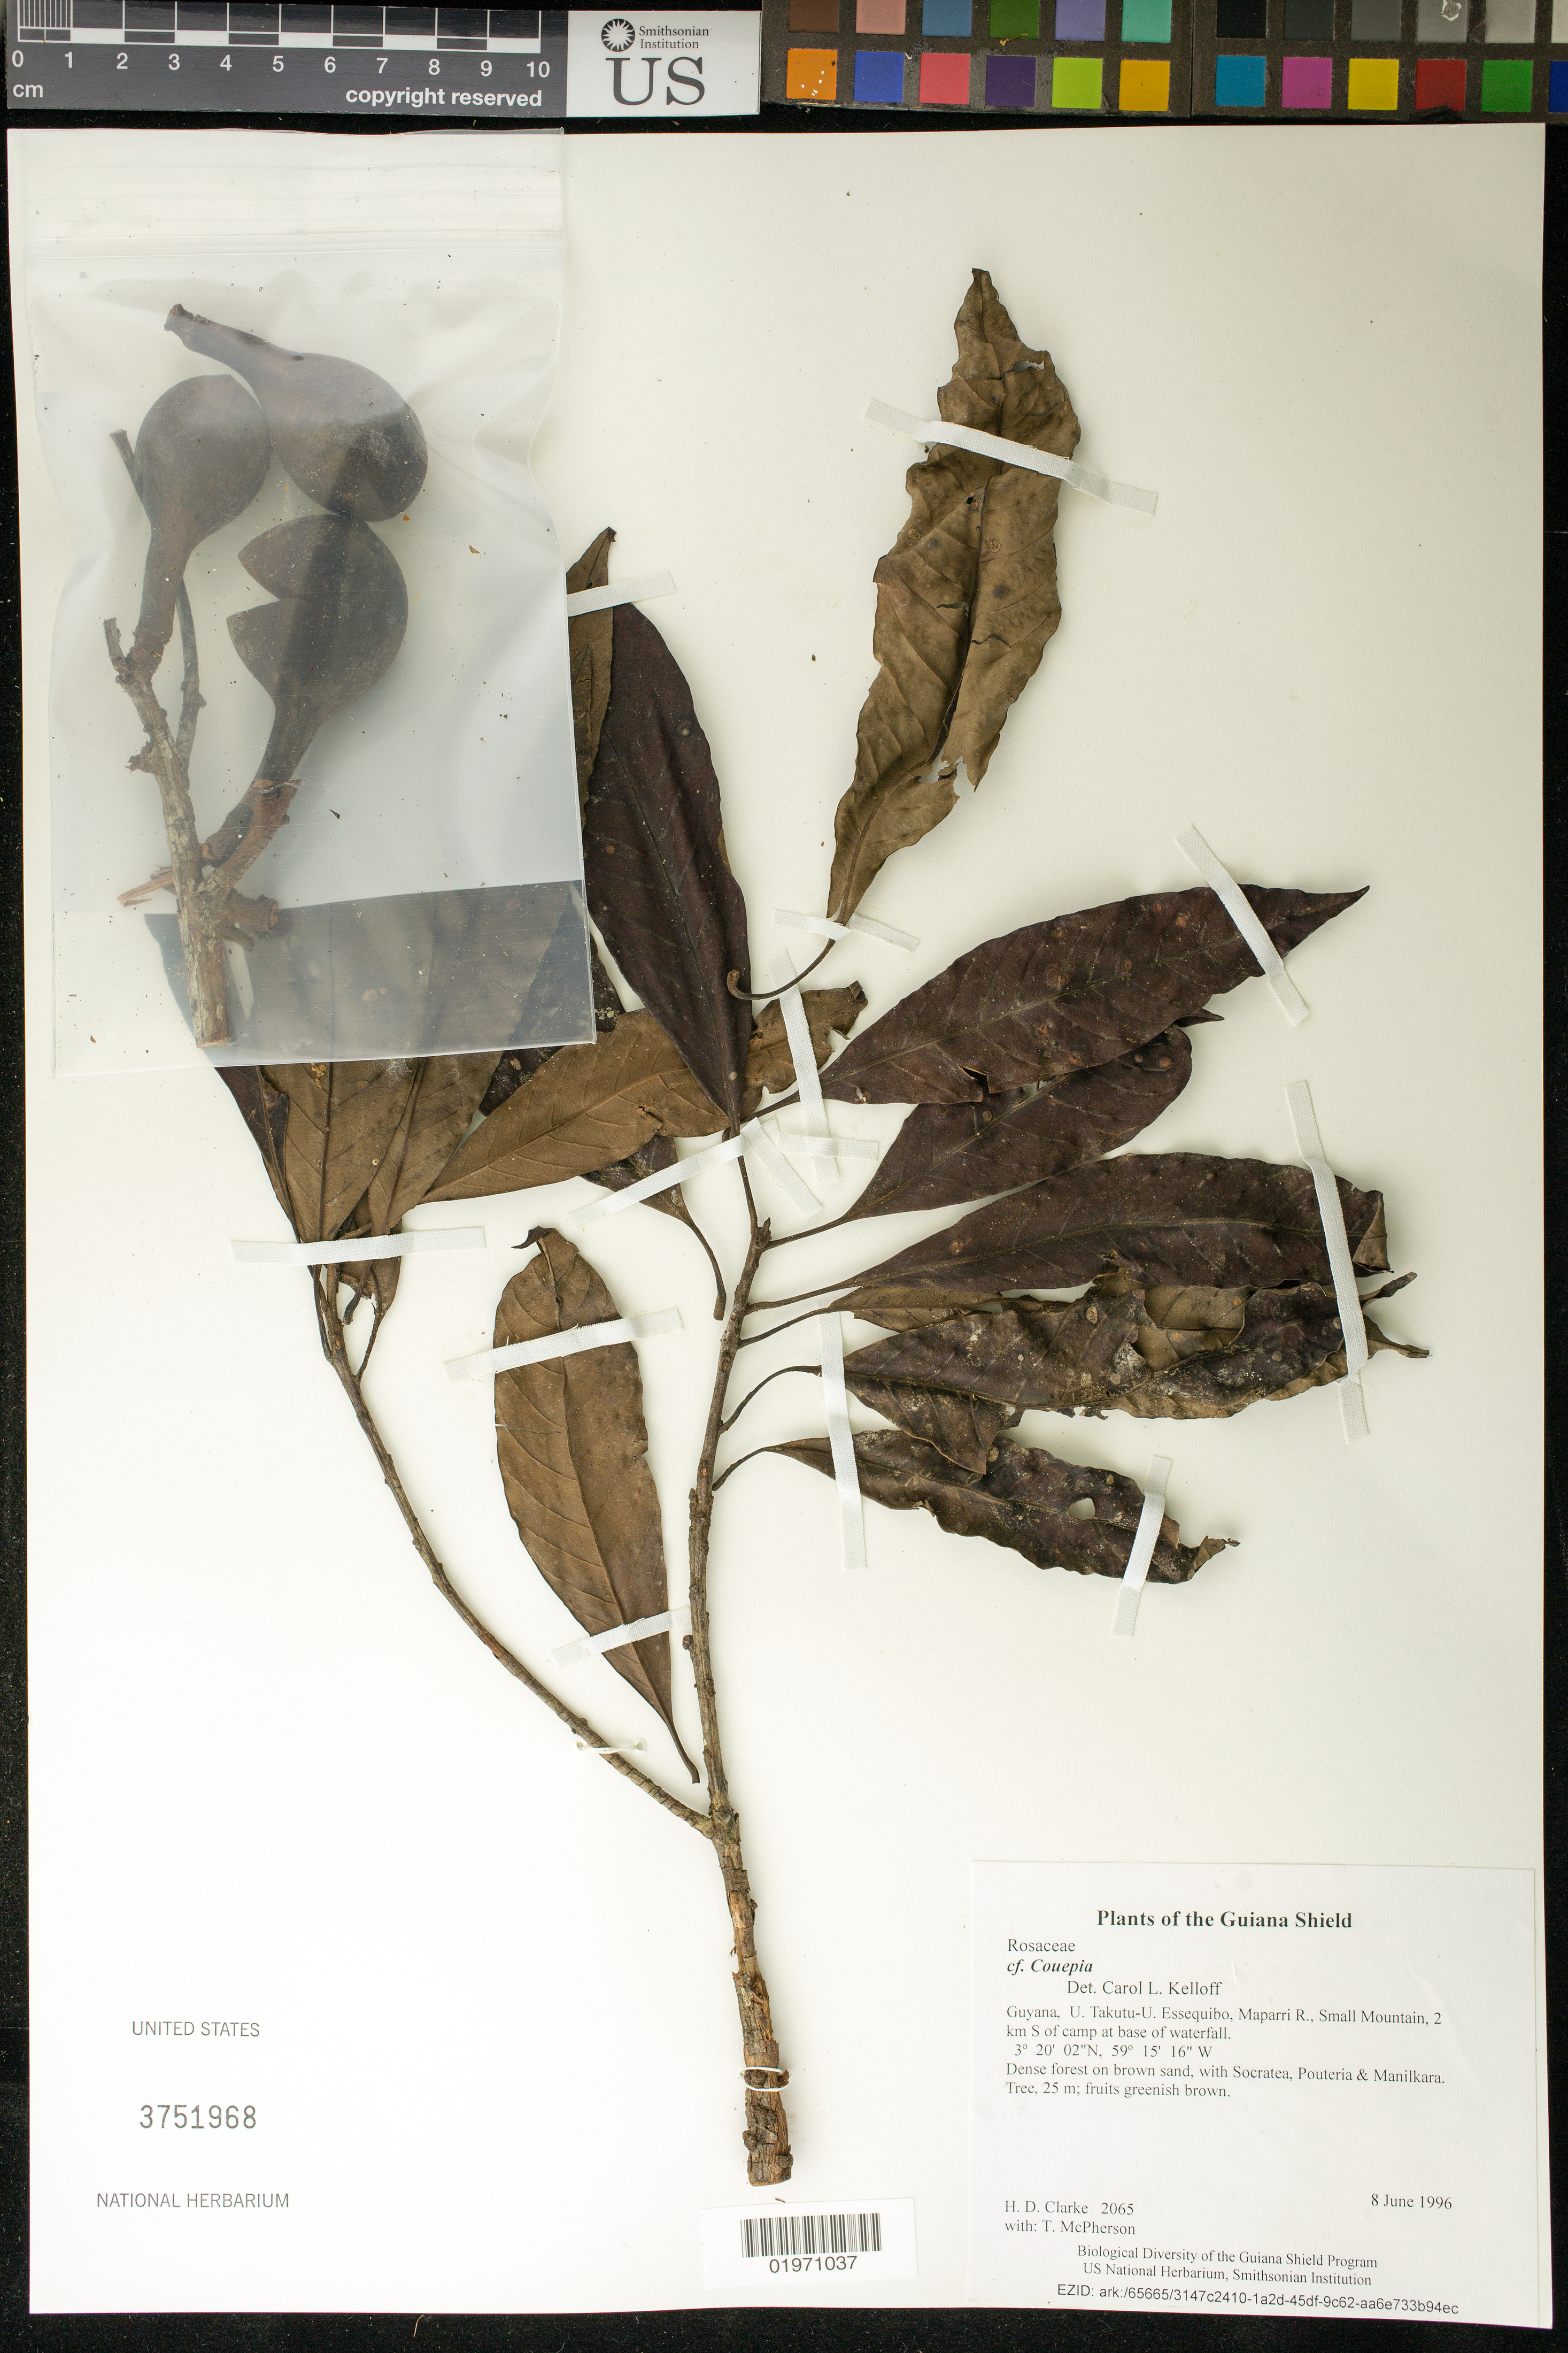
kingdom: Plantae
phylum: Tracheophyta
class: Magnoliopsida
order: Malpighiales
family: Chrysobalanaceae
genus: Couepia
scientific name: Couepia sp.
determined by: Kelloff, Carol L.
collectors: H. D. Clarke & T. McPherson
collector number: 2065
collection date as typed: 8 June 1996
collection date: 1996-06-08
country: Guyana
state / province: U. Takutu-U. Essequibo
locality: Maparri R., Small Mountain, 2 km S of camp at base of waterfall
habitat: Dense forest on brown sand, with Socratea, Pouteria & Manilkara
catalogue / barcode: US 3751968